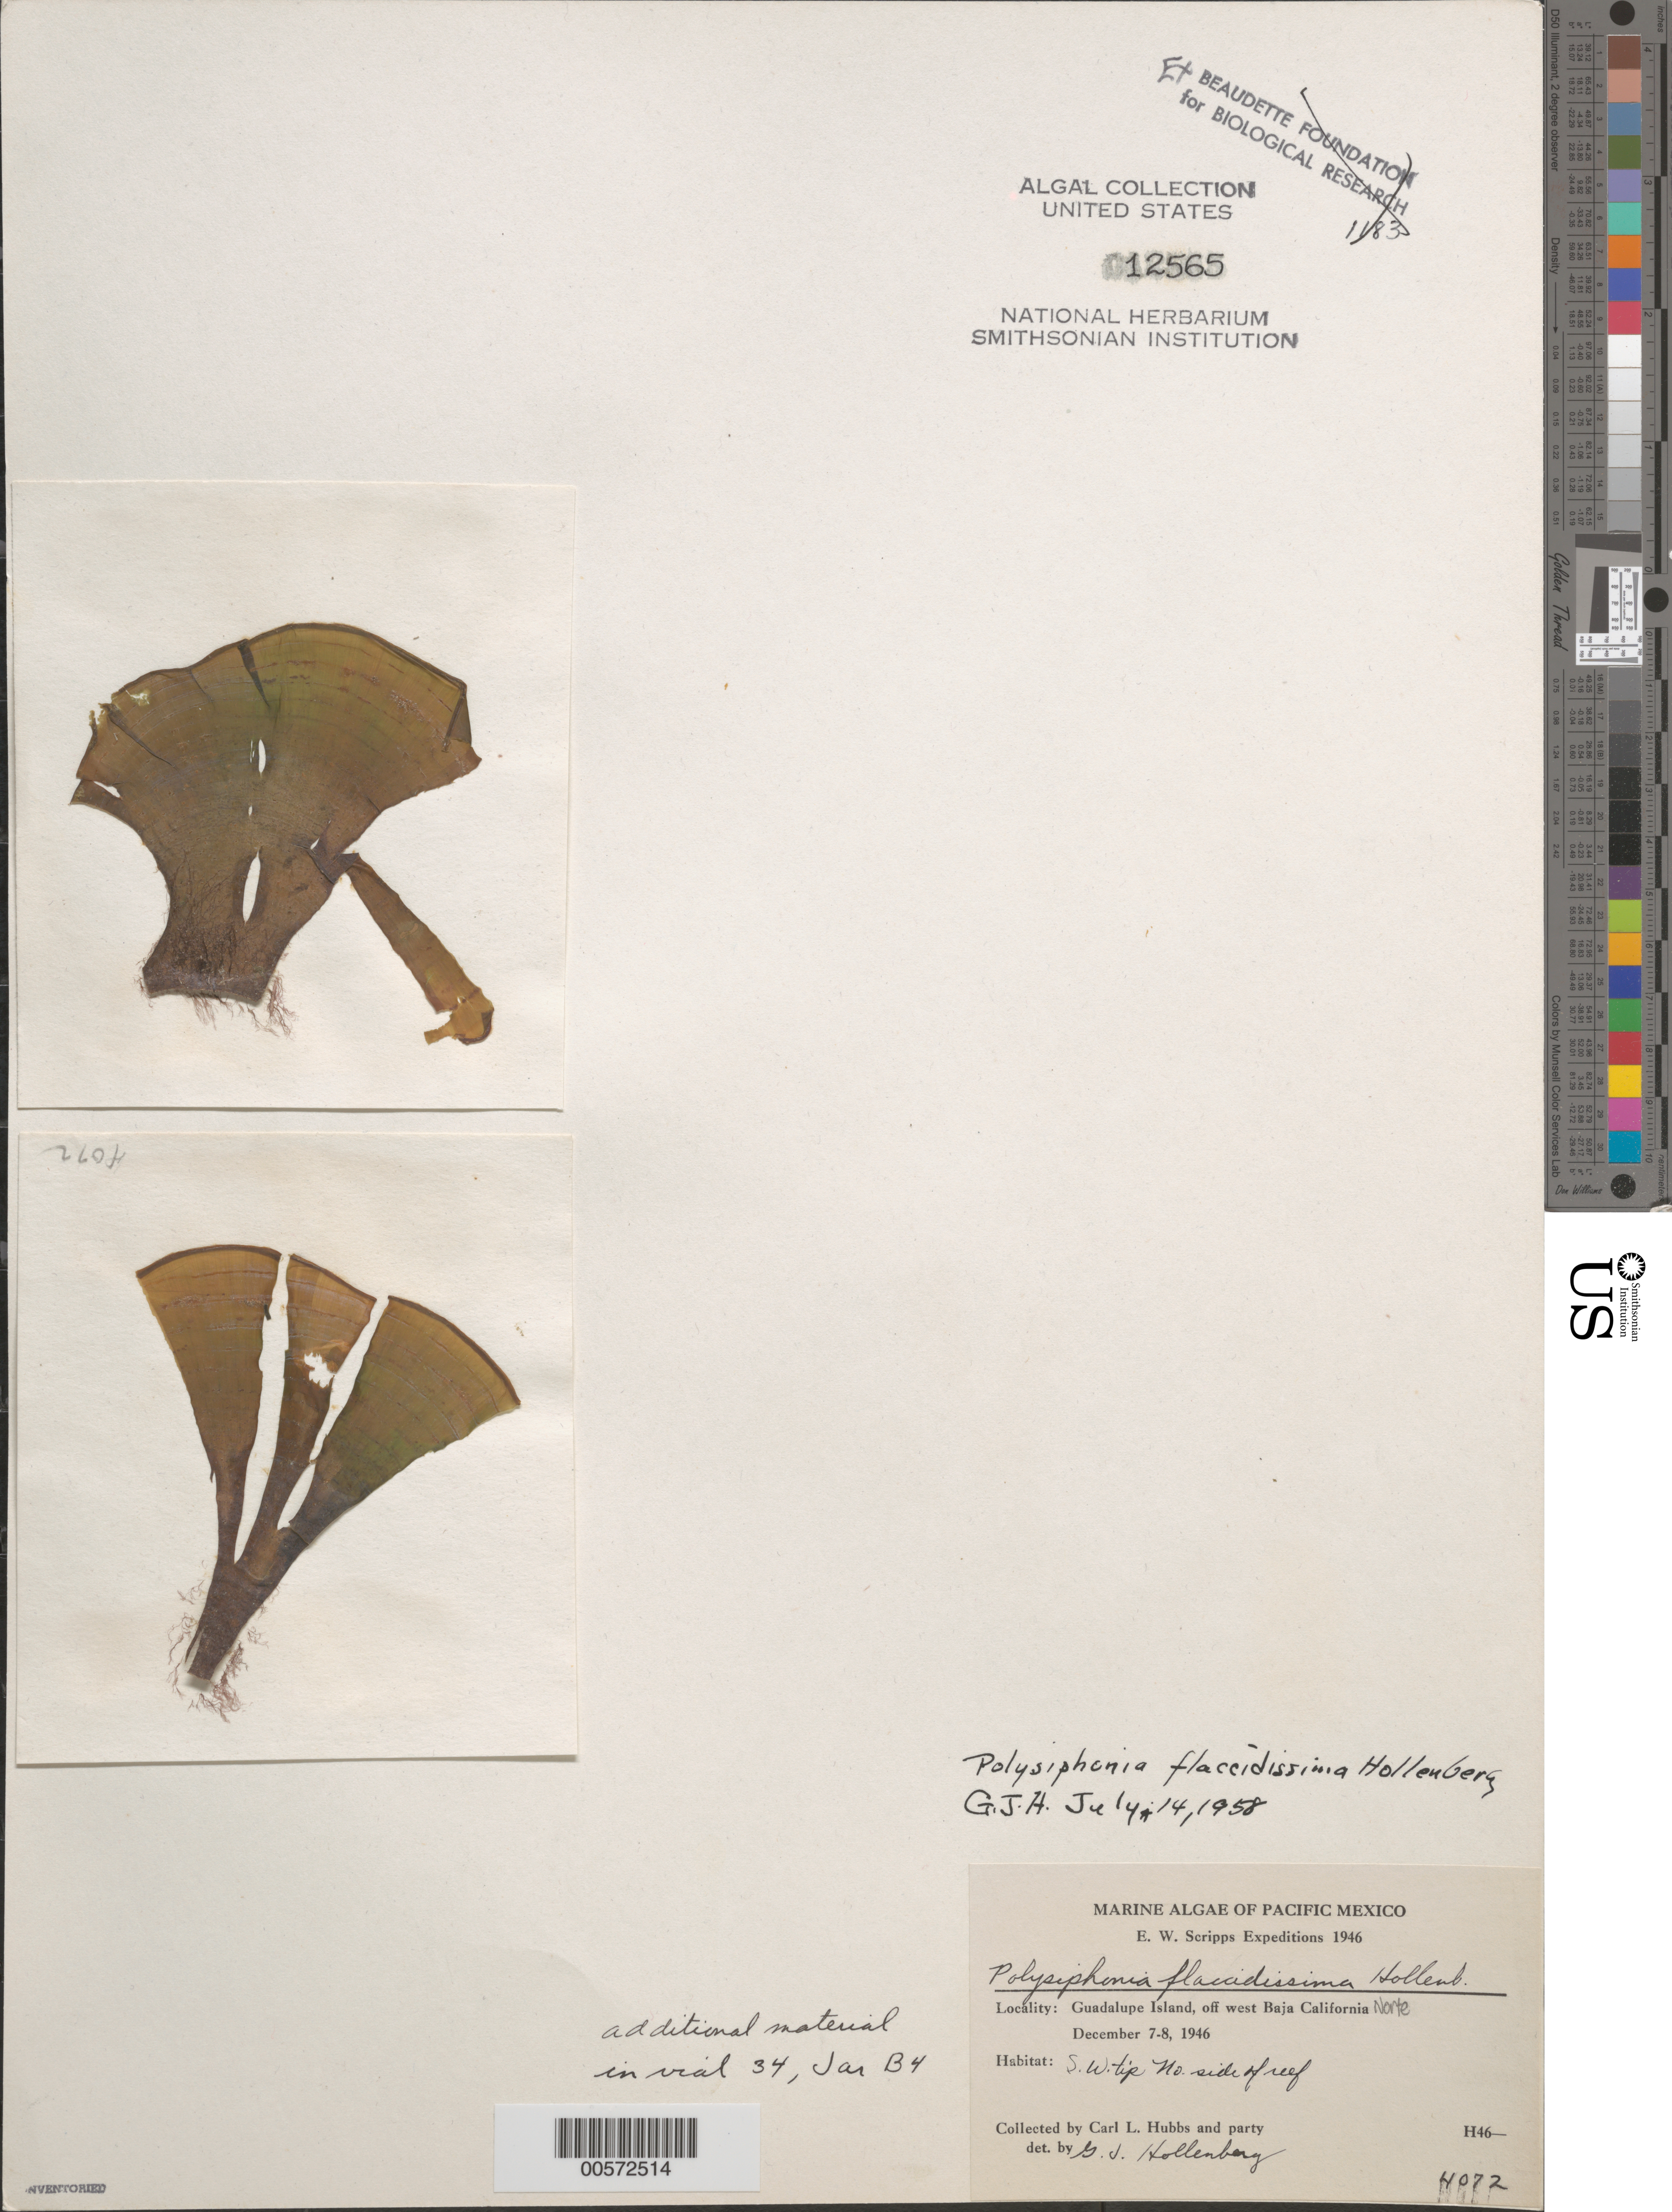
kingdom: Plantae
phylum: Rhodophyta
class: Florideophyceae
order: Ceramiales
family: Rhodomelaceae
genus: Neosiphonia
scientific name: Neosiphonia sertularioides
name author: (Gratel.) K.W. Nam & Kang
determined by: Algae name updating Project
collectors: C. Hubbs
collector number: EYD 4072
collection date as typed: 07 Dec 1946 to 08 Dec 1946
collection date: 1946-12-07/1946-12-08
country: Mexico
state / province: Baja California Norte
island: Isla Guadalupe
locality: Southwest tip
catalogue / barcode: US 12565